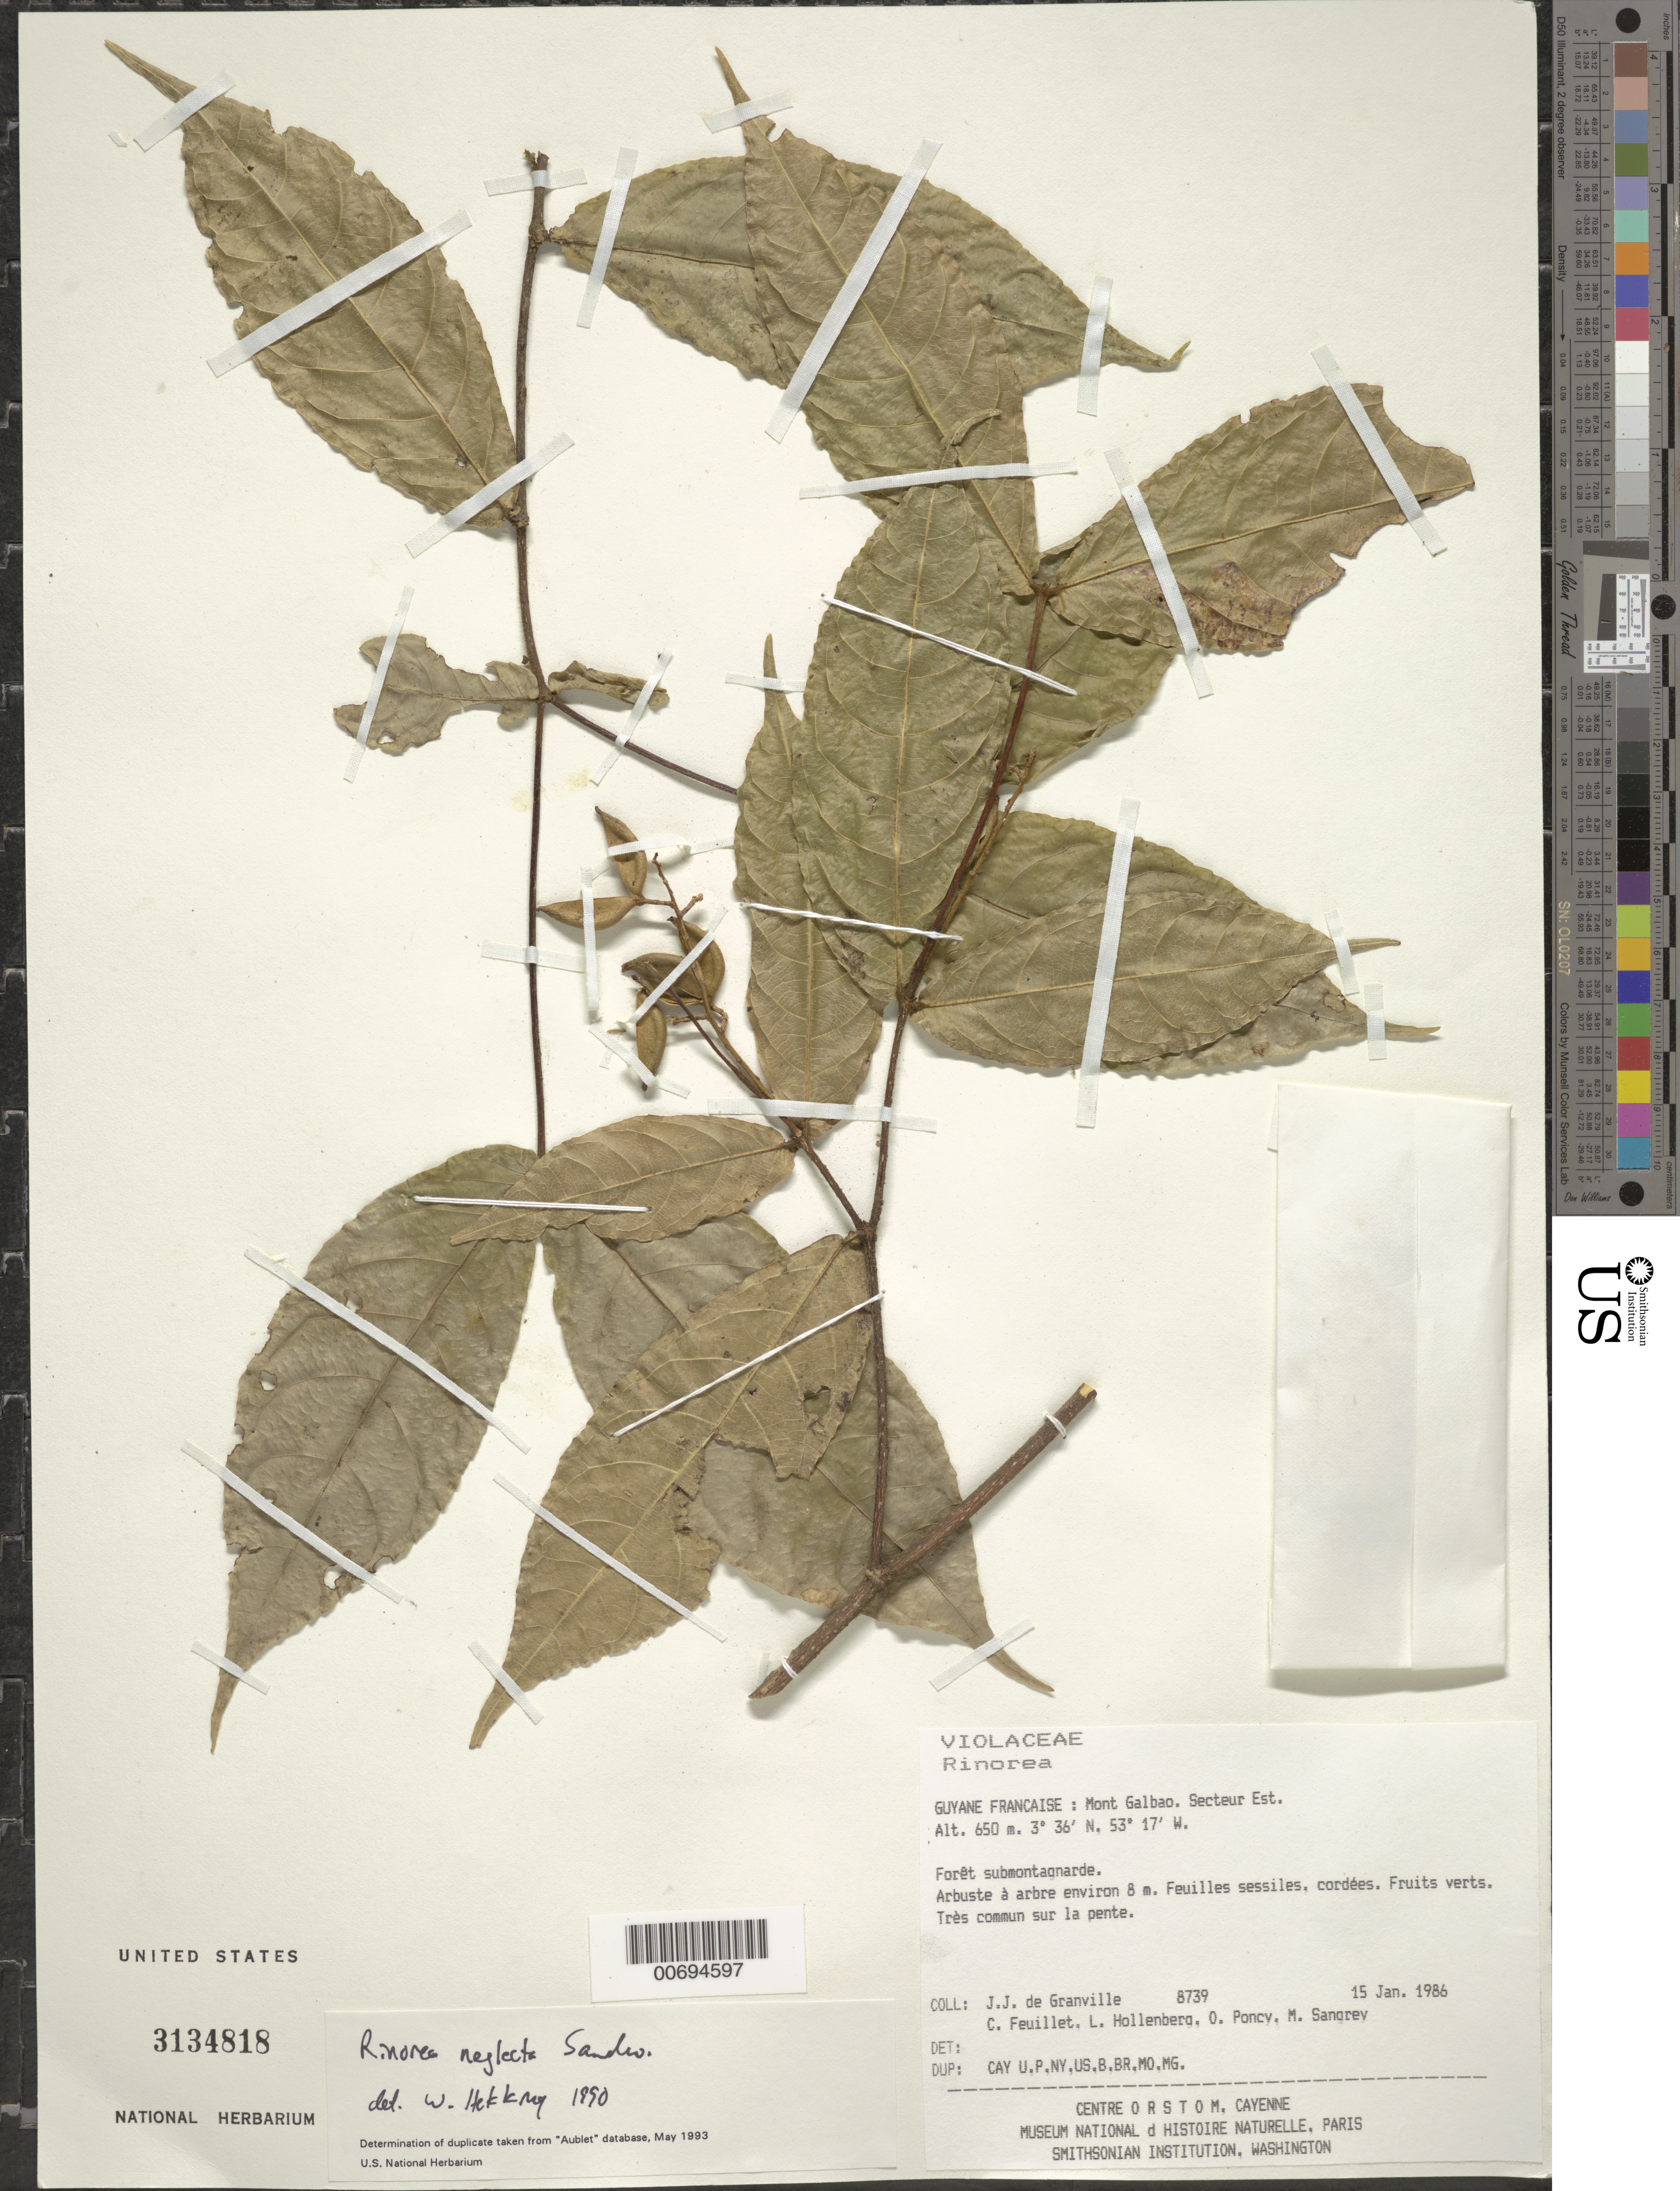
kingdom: Plantae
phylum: Tracheophyta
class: Magnoliopsida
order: Malpighiales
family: Violaceae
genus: Rinorea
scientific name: Rinorea neglecta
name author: Sandwith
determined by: Hekking, W. H. A.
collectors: J.-J. de Granville, C. Feuillet, L. Hollenberg, O. Poncy & M. S. Sangrey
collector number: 8739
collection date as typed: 15-Jan-86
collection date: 1986-01-15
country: French Guiana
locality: Mont Galbao. Secteur Est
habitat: Forêt submontagnarde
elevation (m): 650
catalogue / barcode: US 3134818